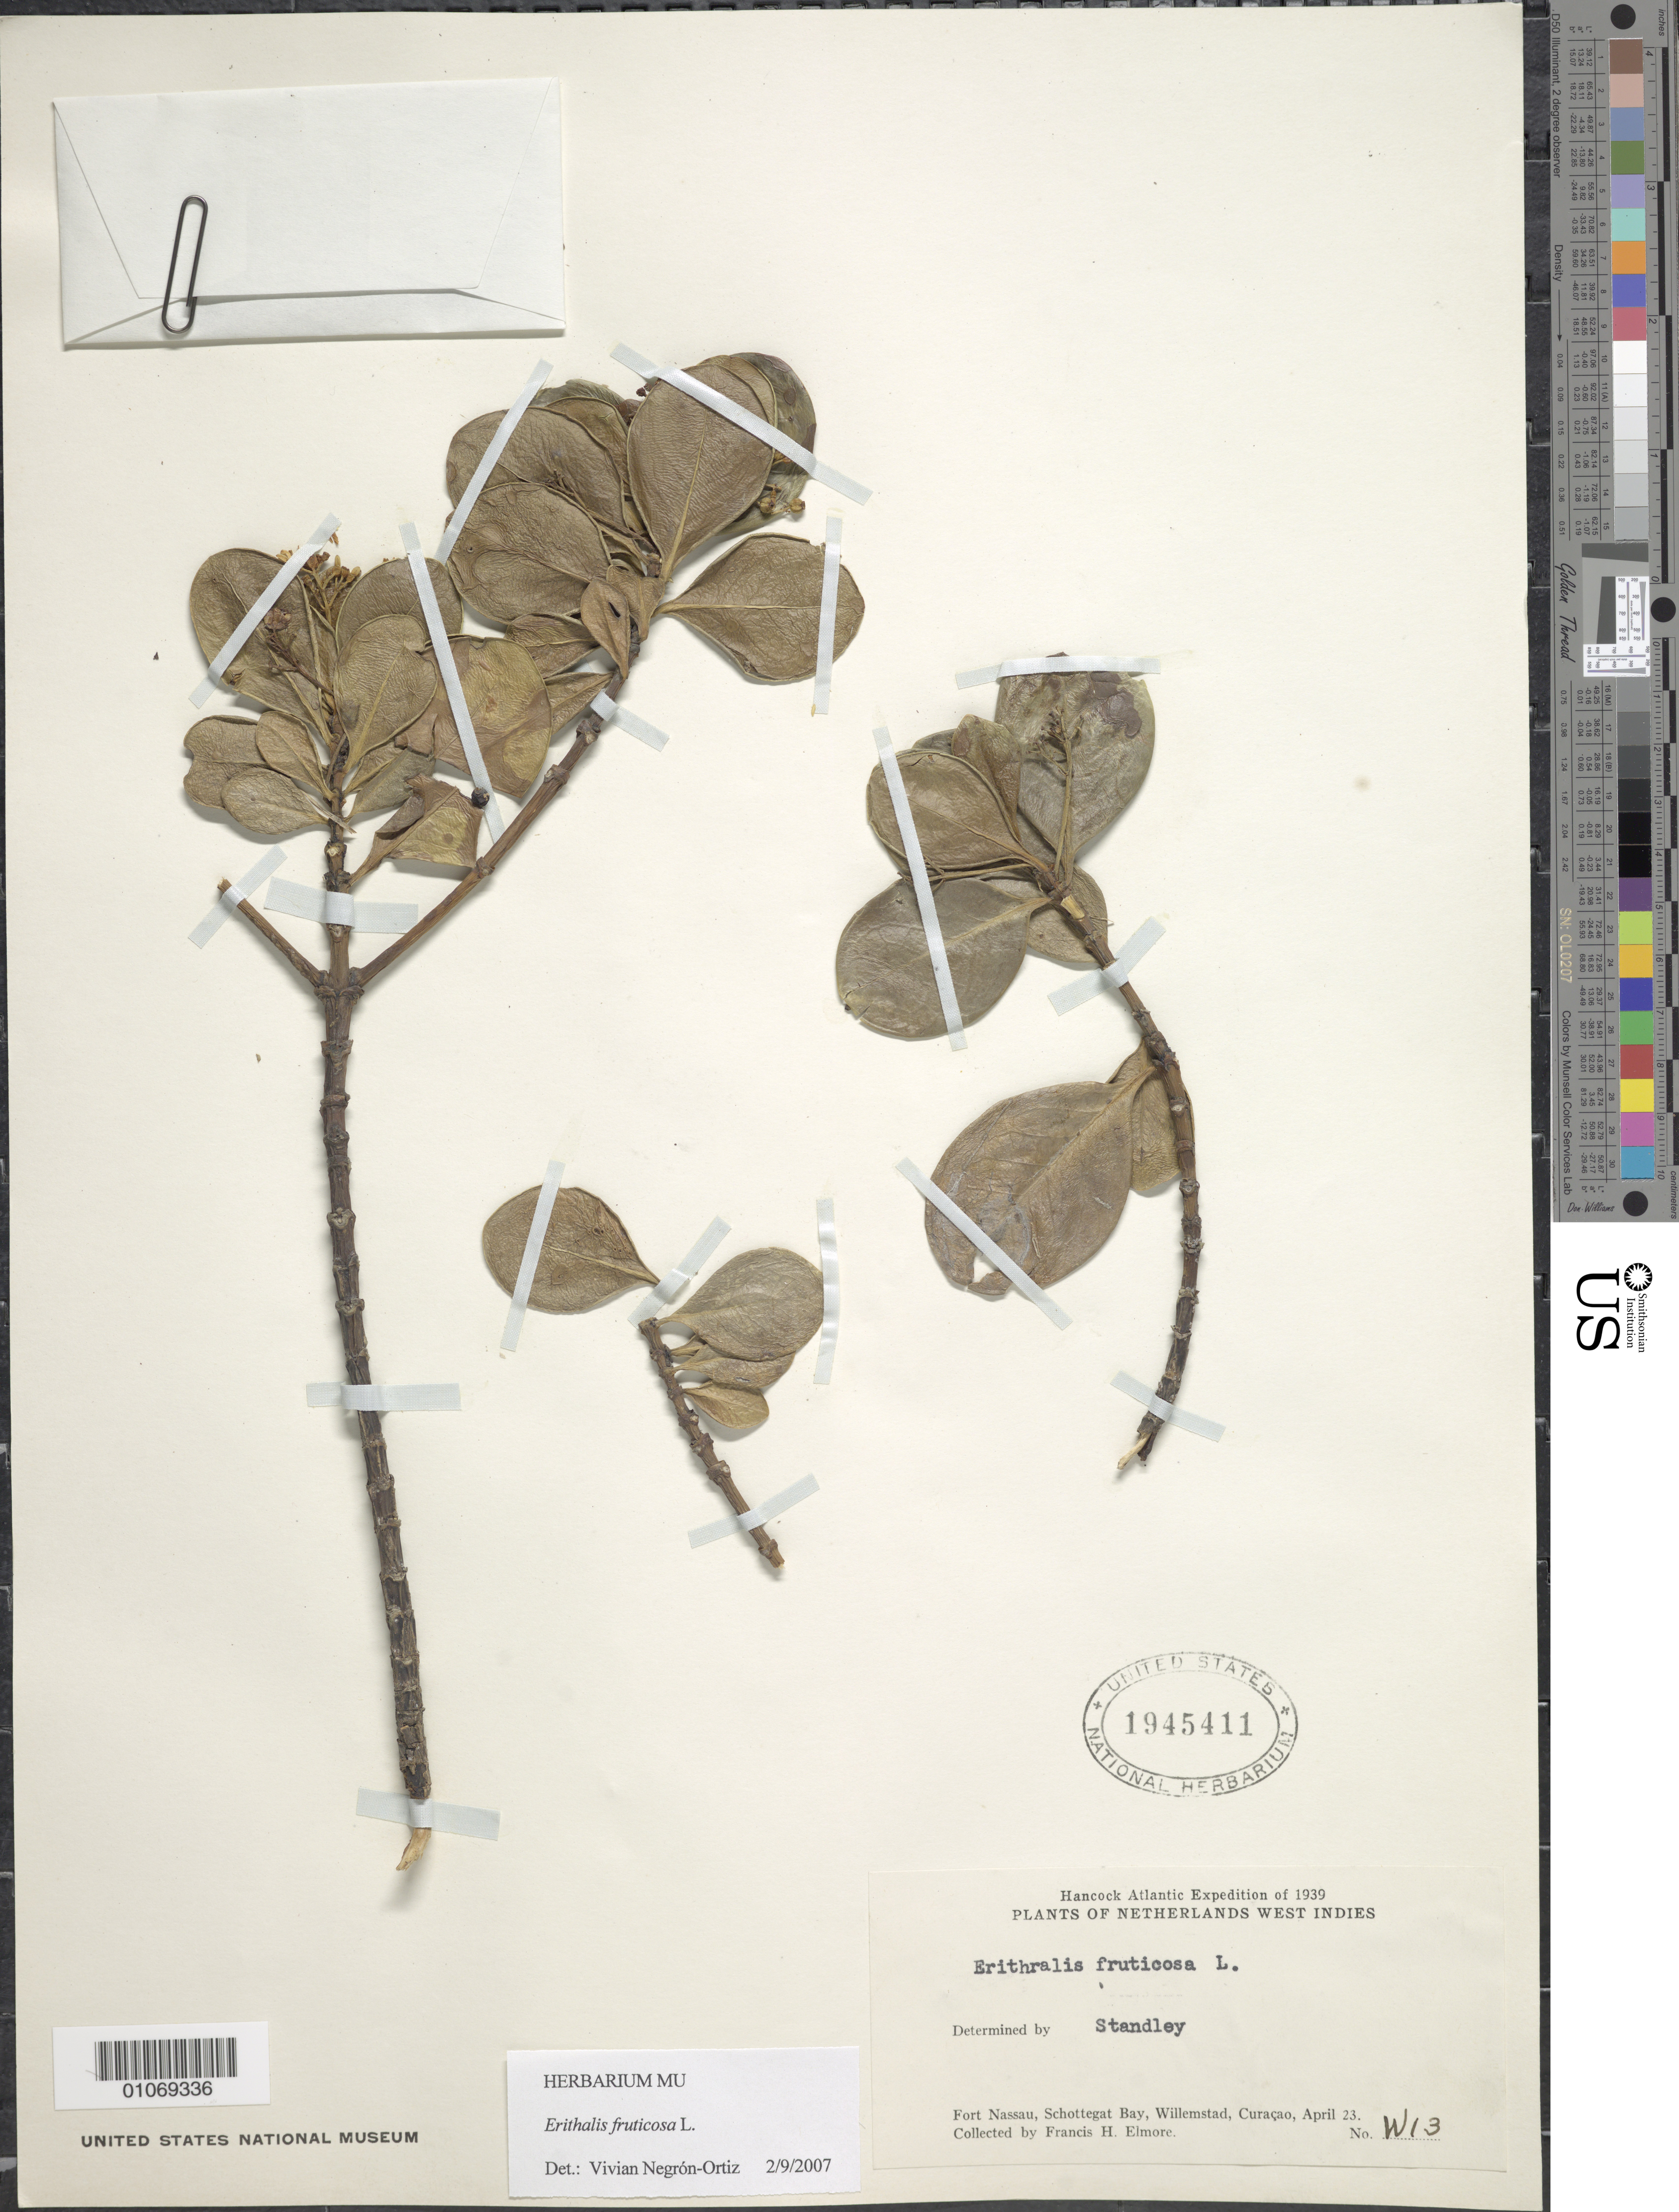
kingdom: Plantae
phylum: Tracheophyta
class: Magnoliopsida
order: Gentianales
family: Rubiaceae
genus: Erithalis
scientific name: Erithalis fruticosa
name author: L.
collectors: F. H. Elmore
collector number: W13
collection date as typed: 23 Apr 1939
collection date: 1939-04-23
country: Curaçao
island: Curaçao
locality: Fort nassau, Schottegat Bay, Willemstad.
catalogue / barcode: US 1945411